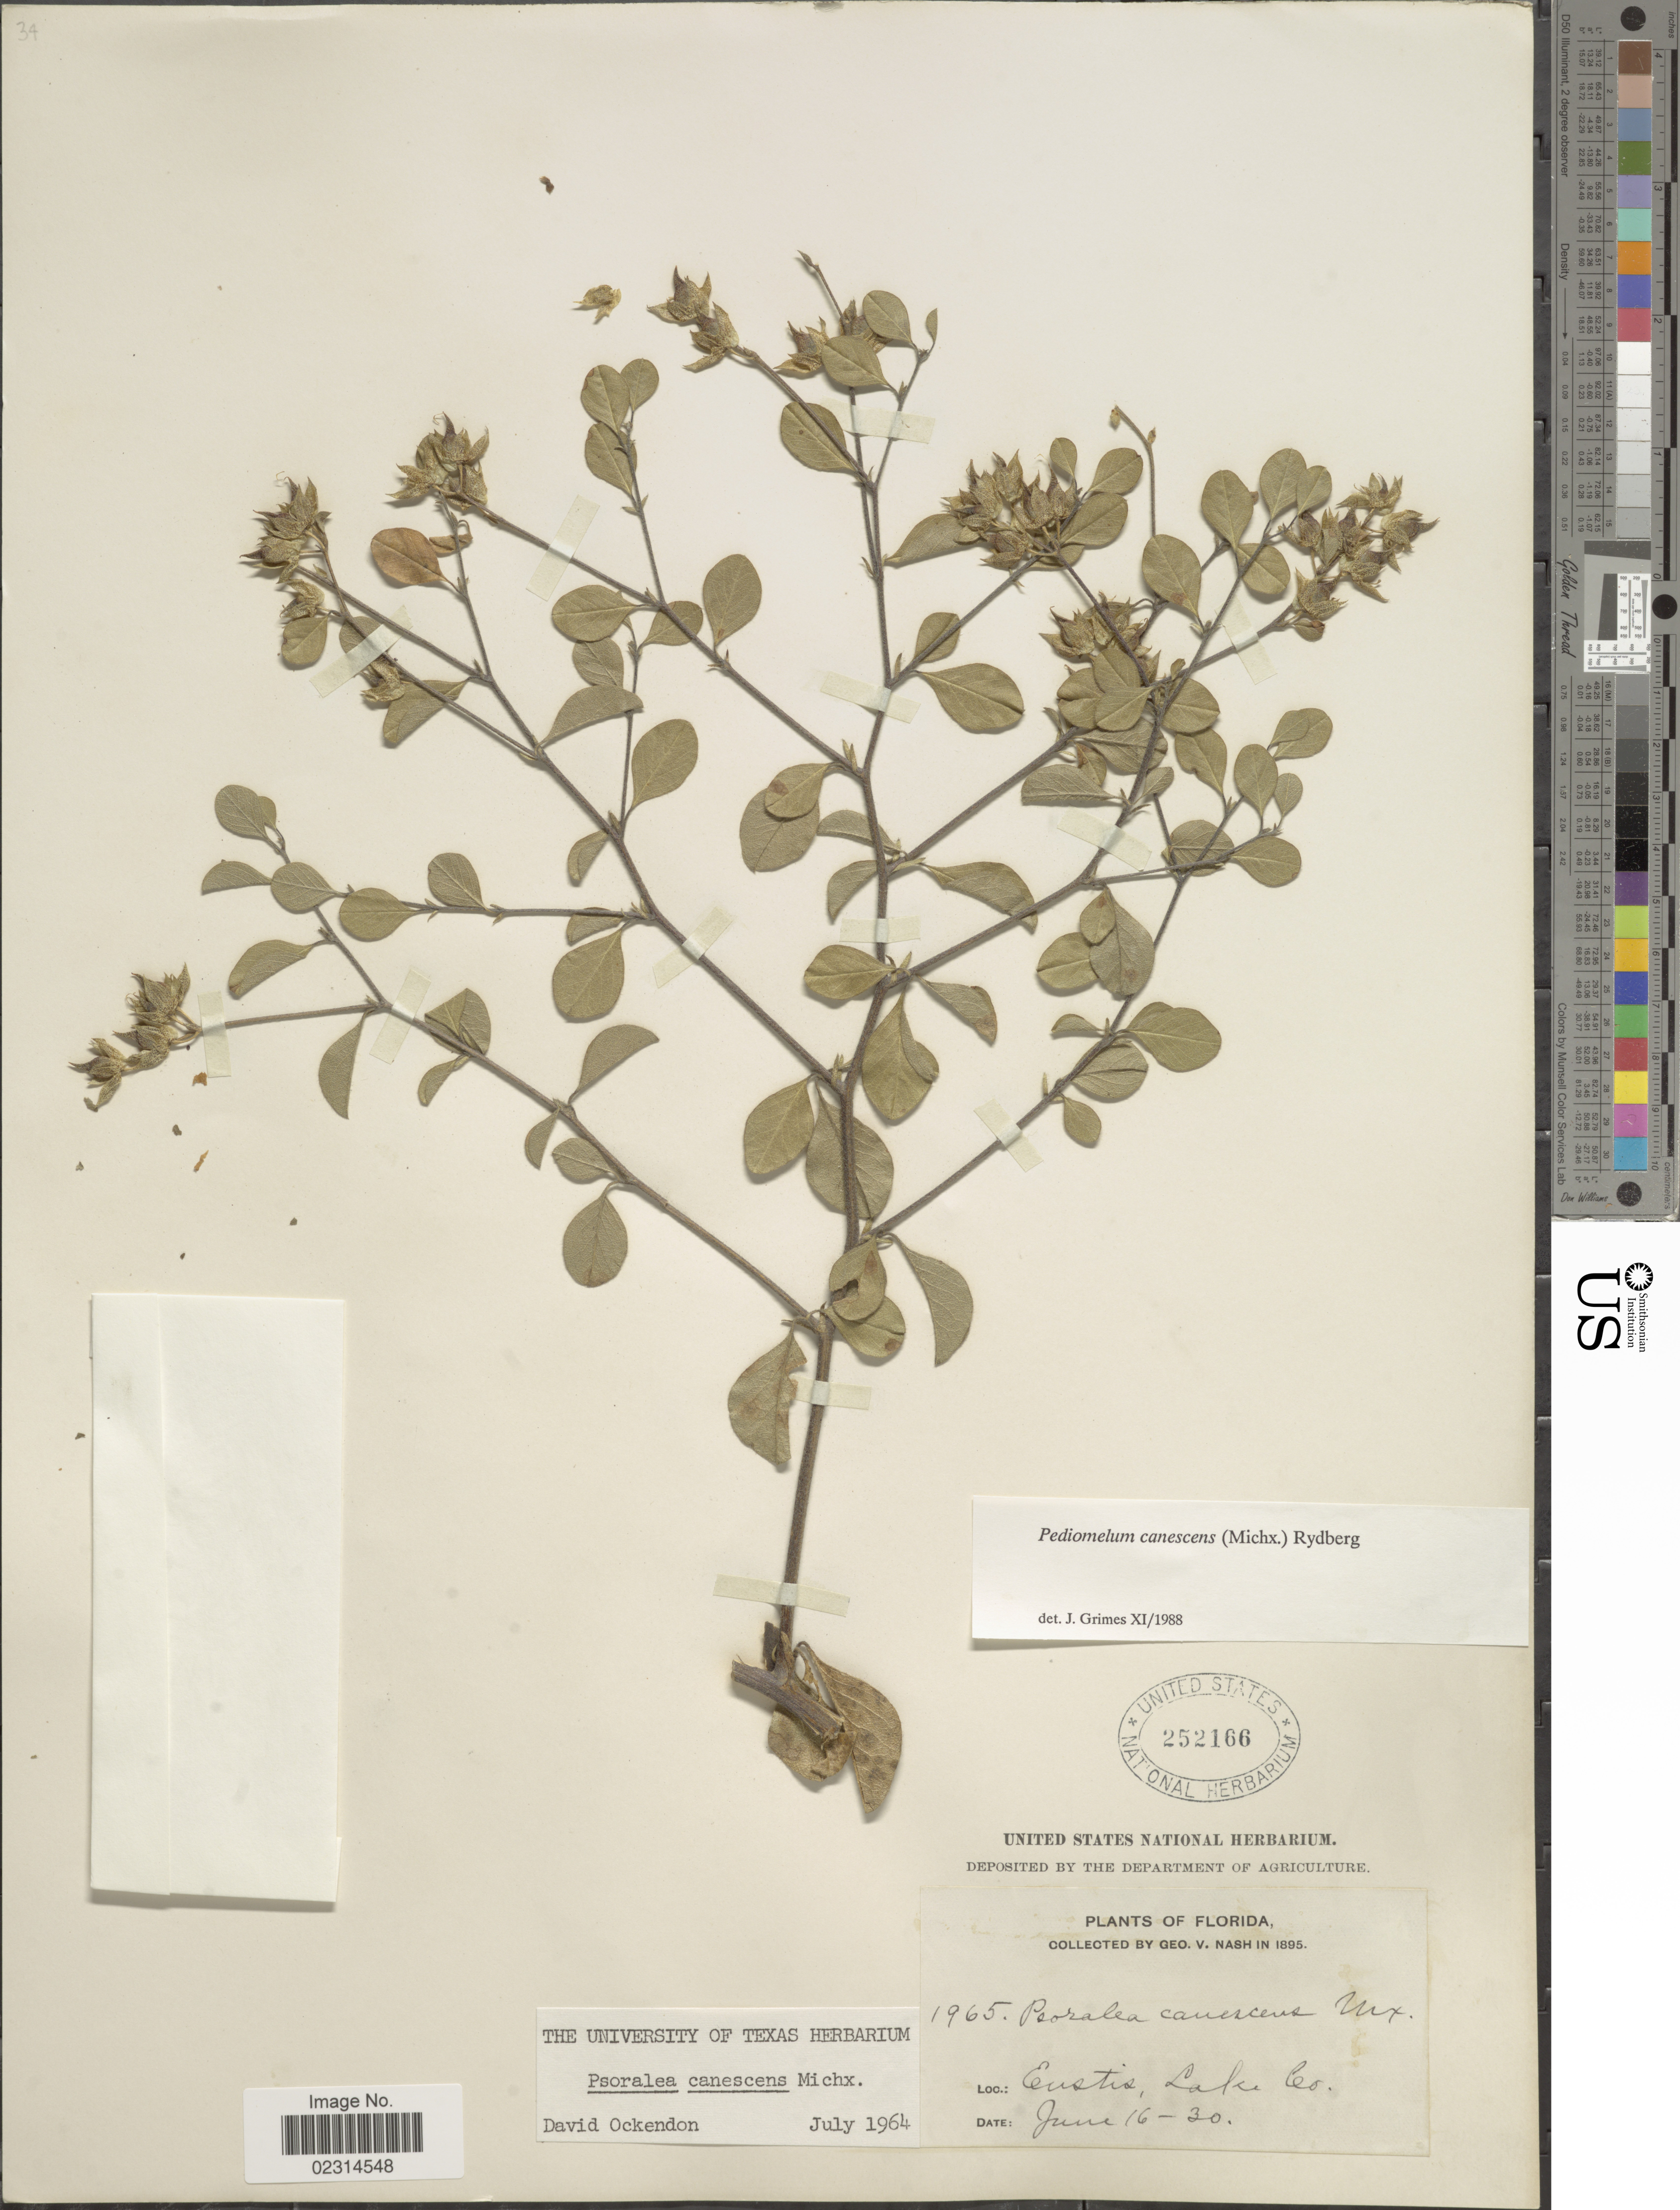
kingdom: Plantae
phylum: Tracheophyta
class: Magnoliopsida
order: Fabales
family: Fabaceae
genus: Pediomelum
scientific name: Pediomelum canescens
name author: (Michx.) Rydb.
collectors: G. V. Nash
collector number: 1965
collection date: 1895-06-16/1895-06-30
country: United States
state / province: Florida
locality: Eustis, Lake Co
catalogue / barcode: US 252166